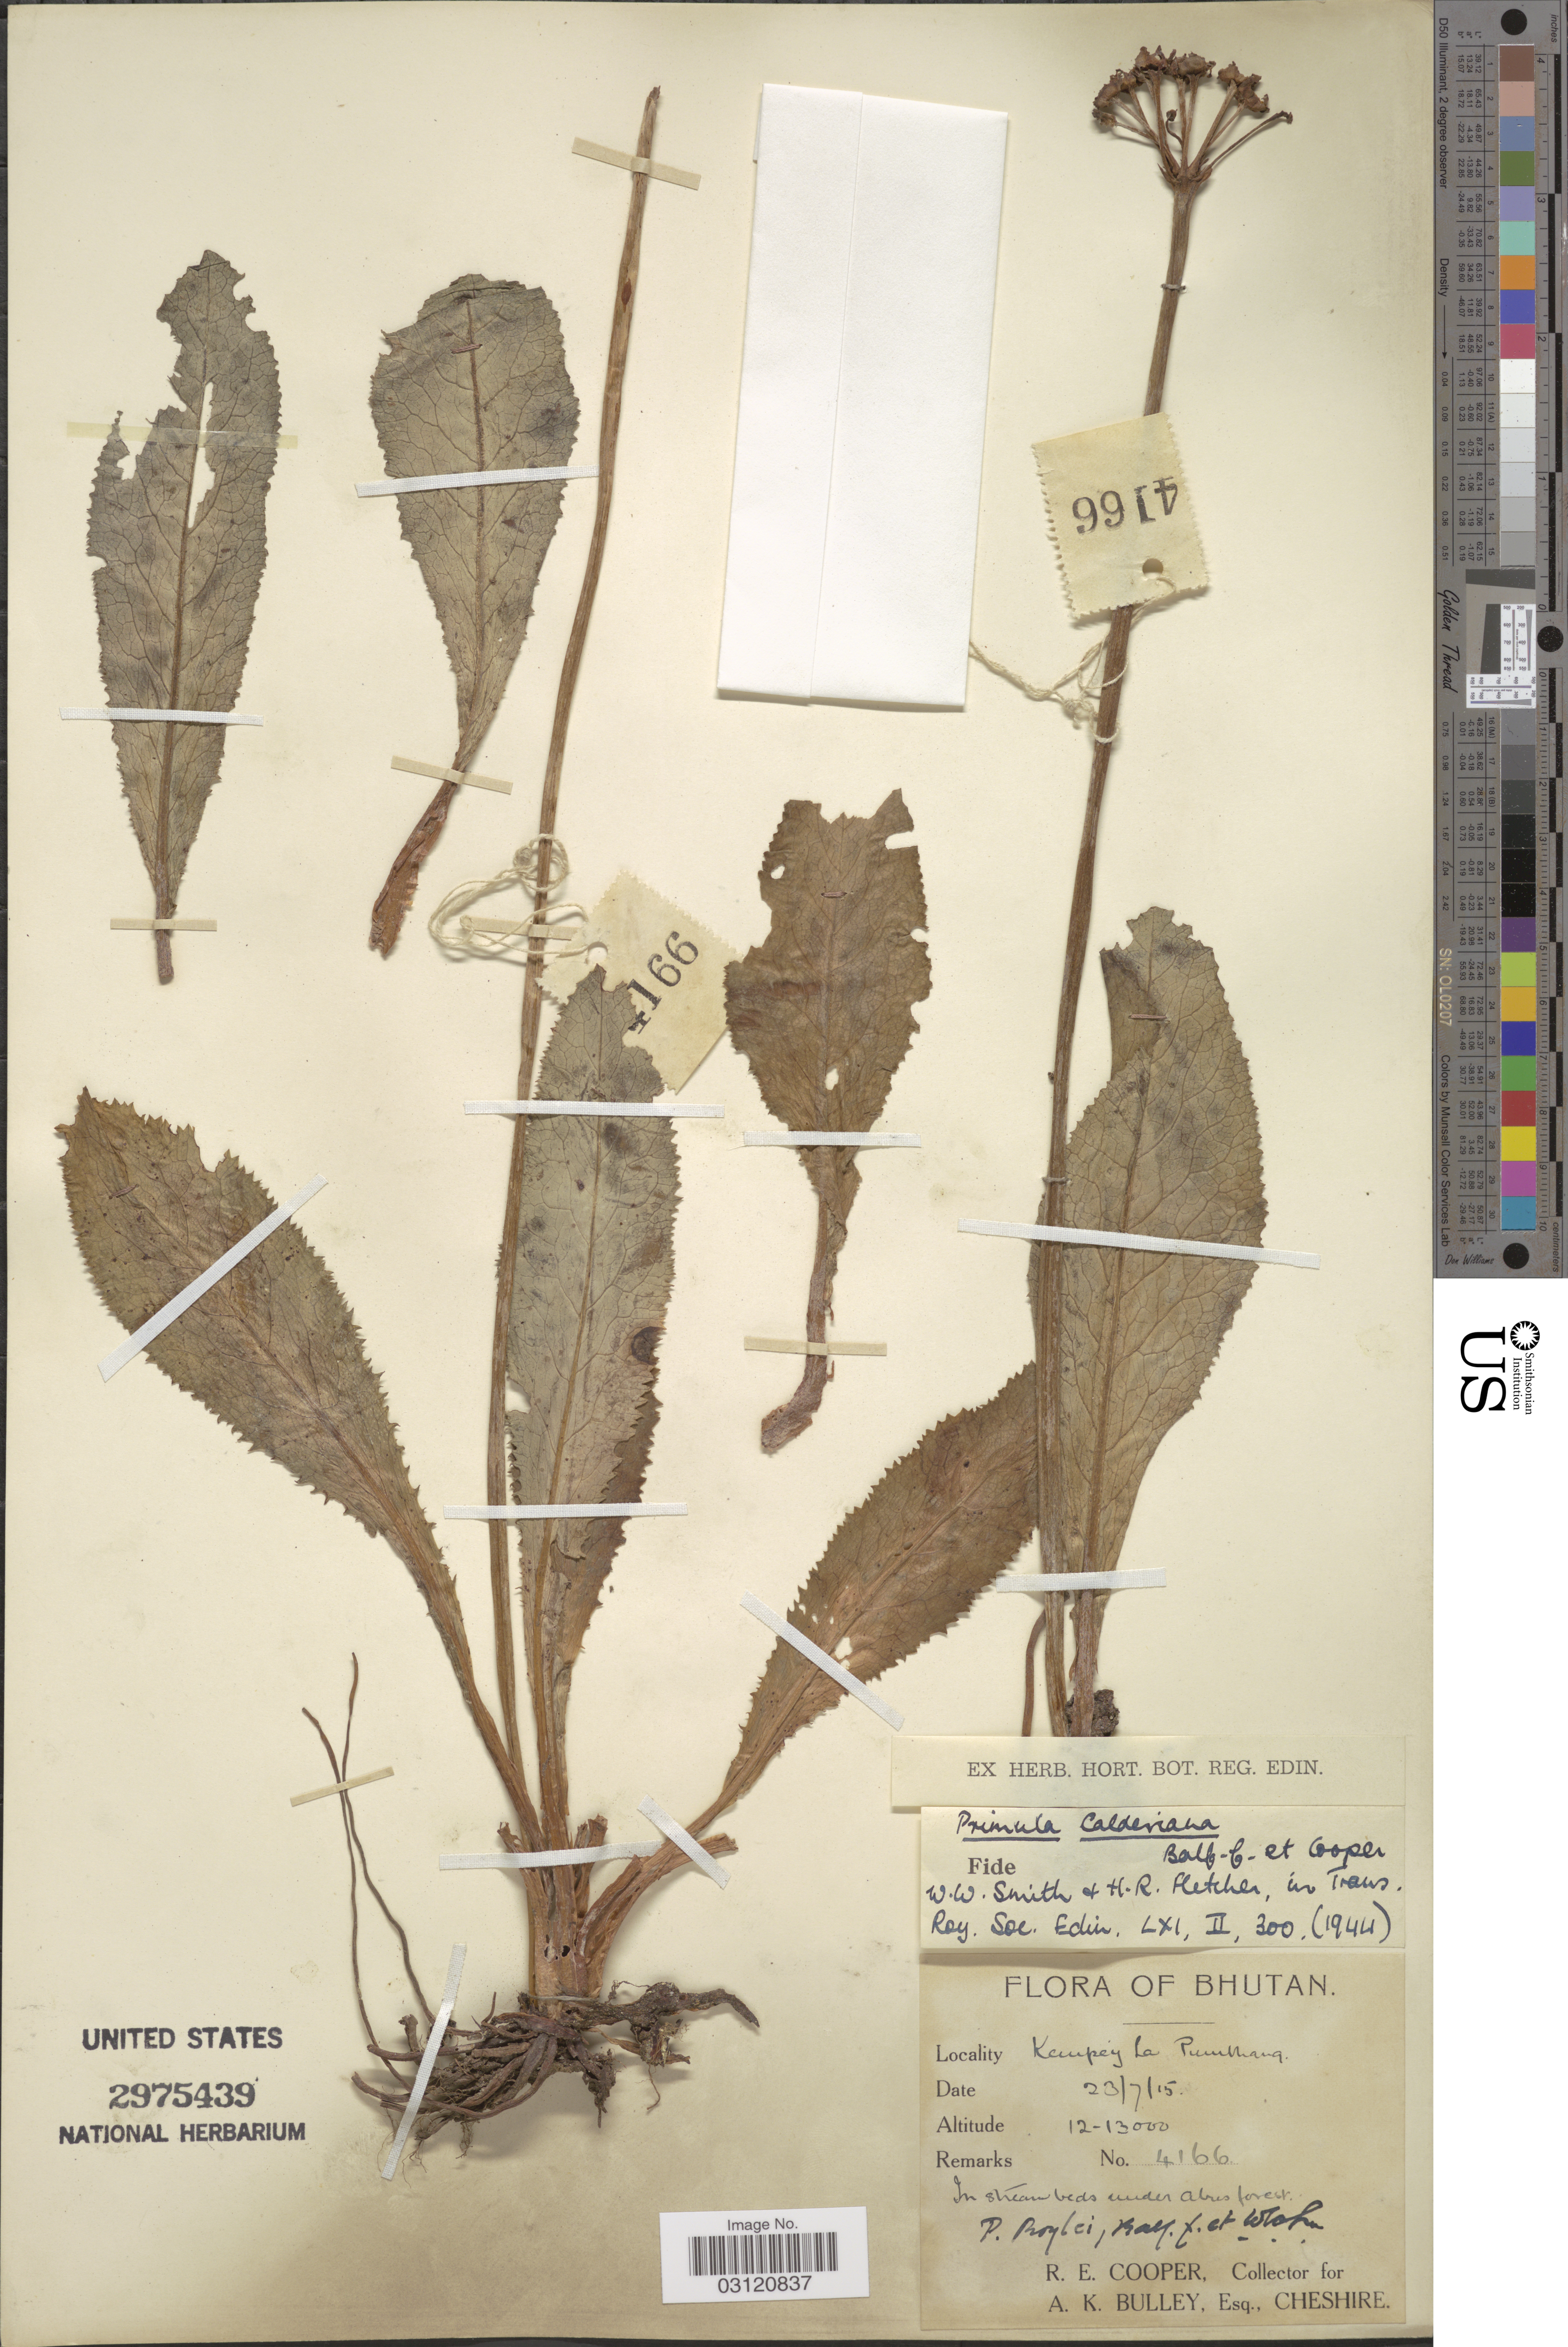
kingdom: Plantae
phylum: Tracheophyta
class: Magnoliopsida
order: Ericales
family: Primulaceae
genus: Primula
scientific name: Primula calderiana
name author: Balf. f. & R.E. Cooper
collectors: R. E. Cooper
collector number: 4166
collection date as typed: Transcribed d/m/y: 23/7/15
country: Bhutan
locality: Kempey La Pumthang.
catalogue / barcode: US 2975439